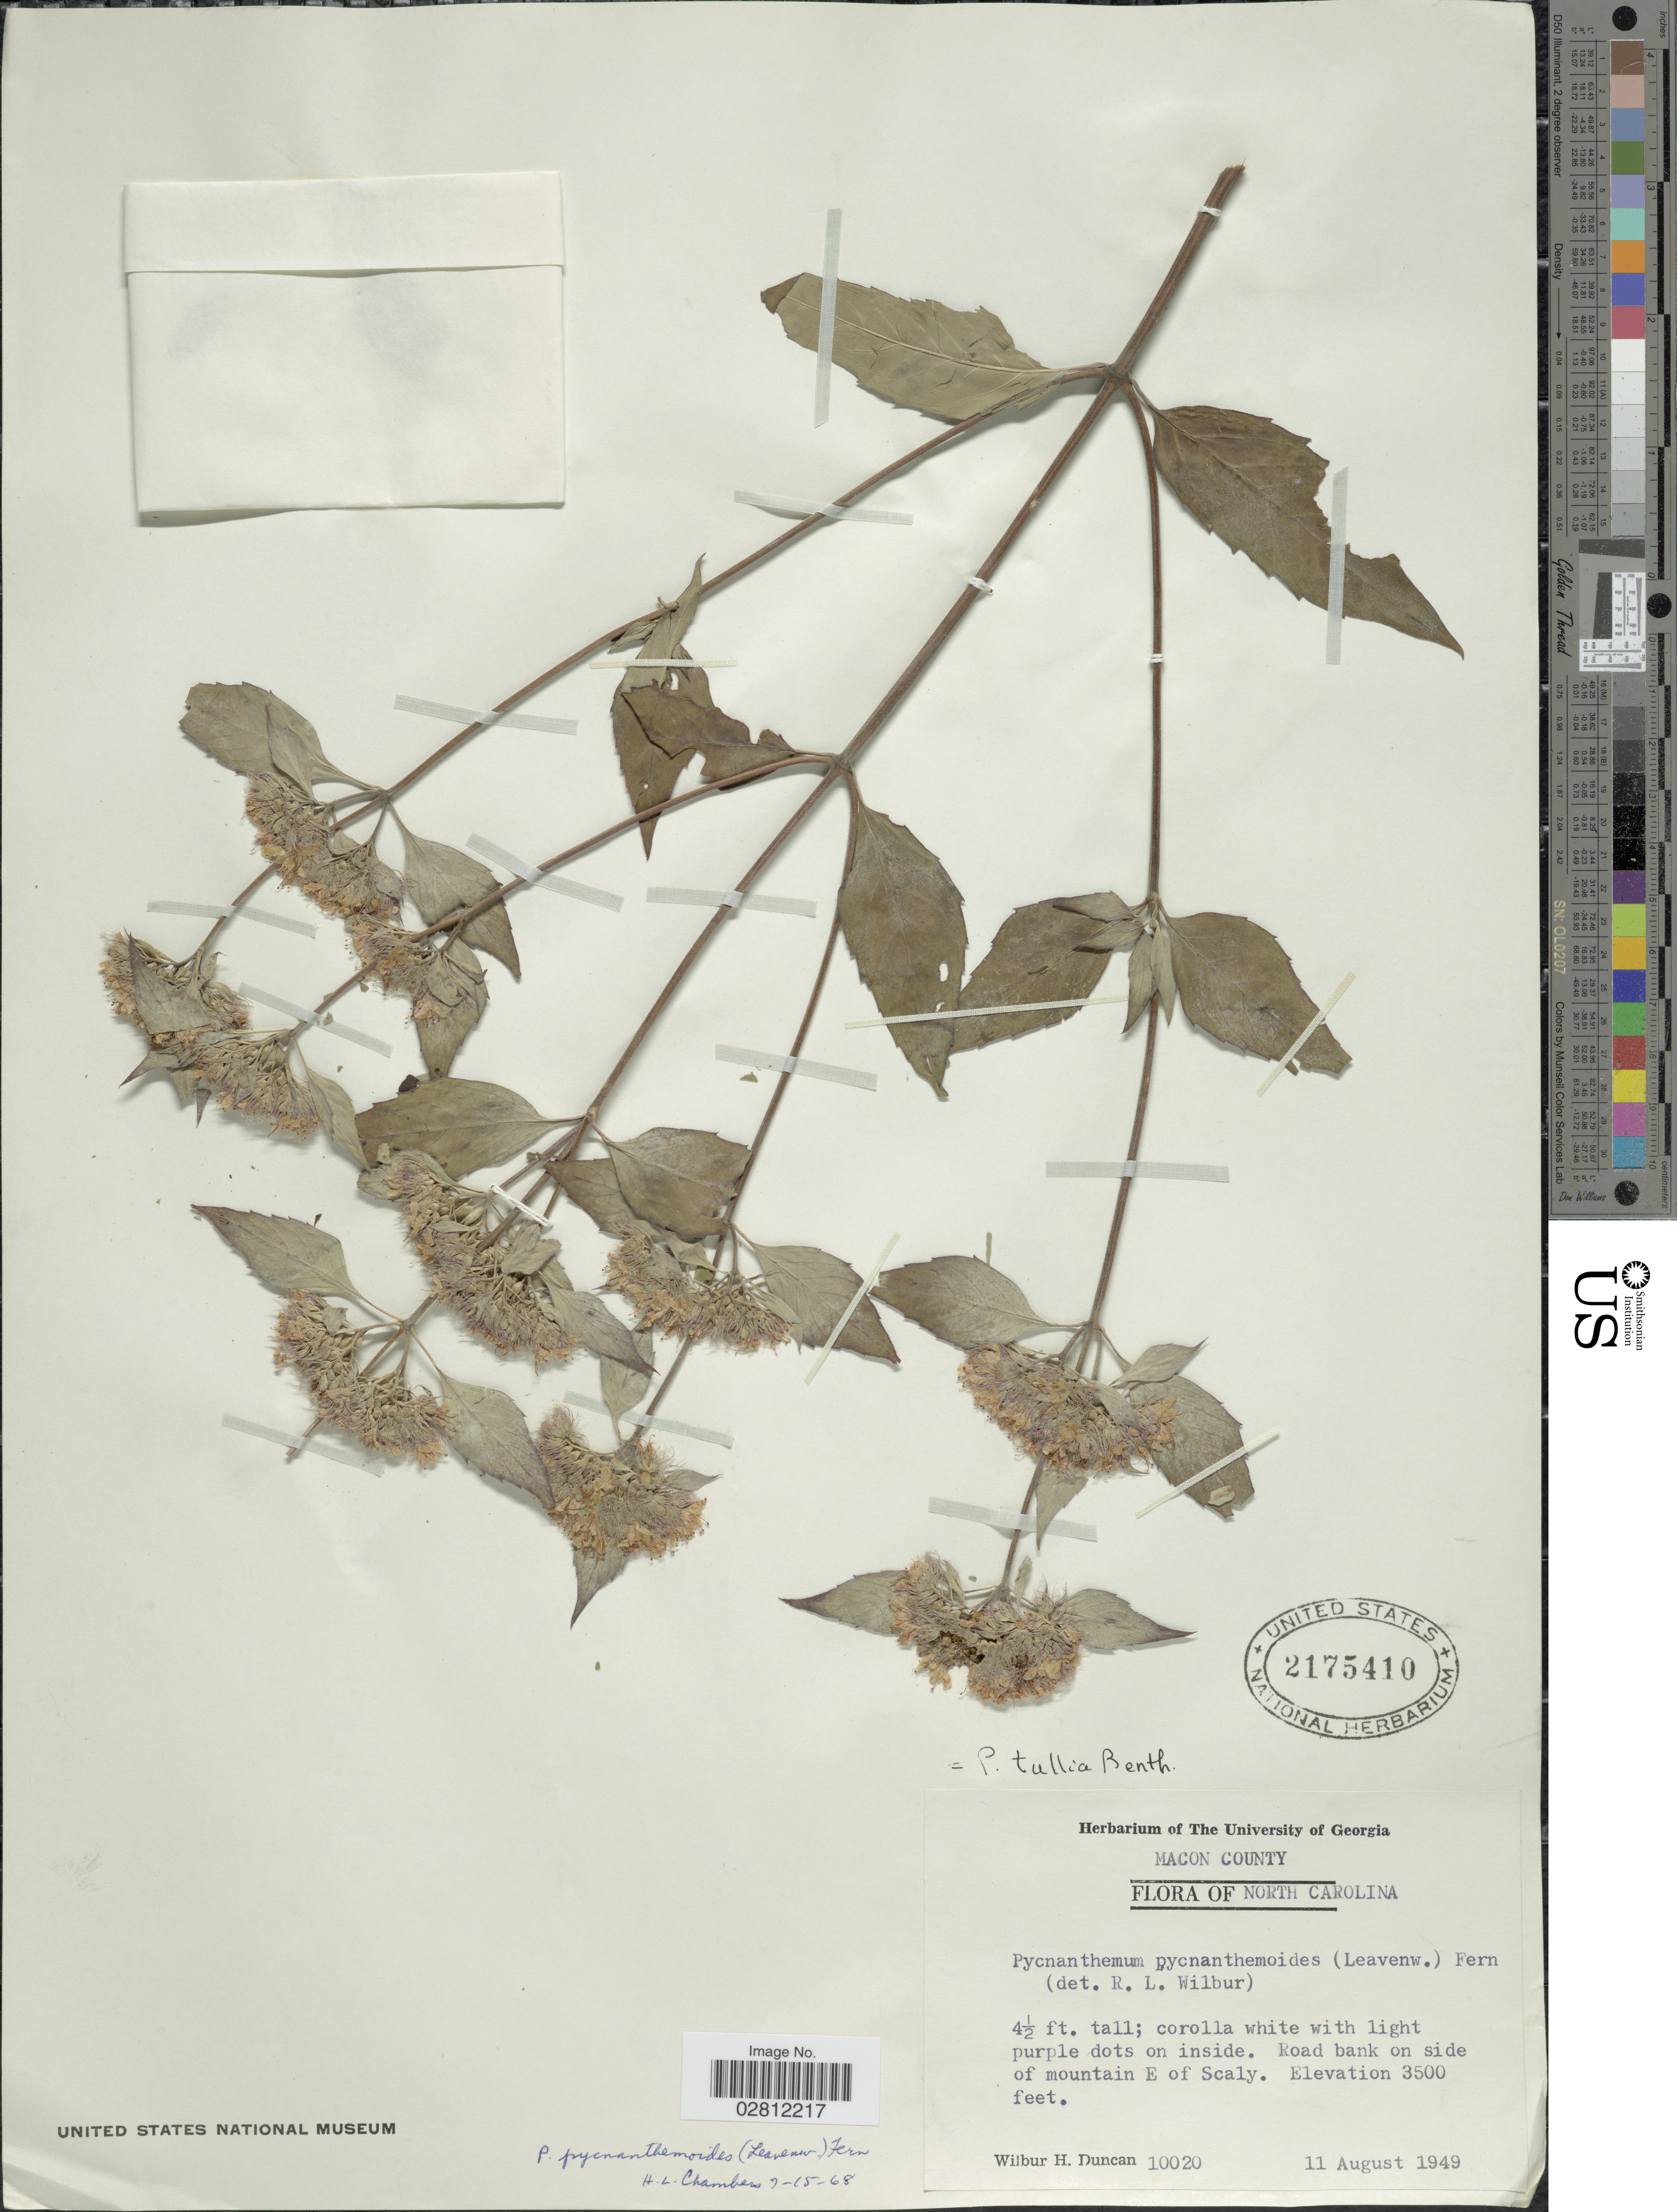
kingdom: Plantae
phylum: Tracheophyta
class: Magnoliopsida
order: Lamiales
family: Lamiaceae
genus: Pycnanthemum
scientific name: Pycnanthemum viridifolium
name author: E. Grant & Epling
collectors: W. H. Duncan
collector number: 10020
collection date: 1949-08-11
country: United States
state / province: North Carolina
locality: Macon County, Road bank on side of mountain E of Scaly.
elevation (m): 1067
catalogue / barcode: US 2175410